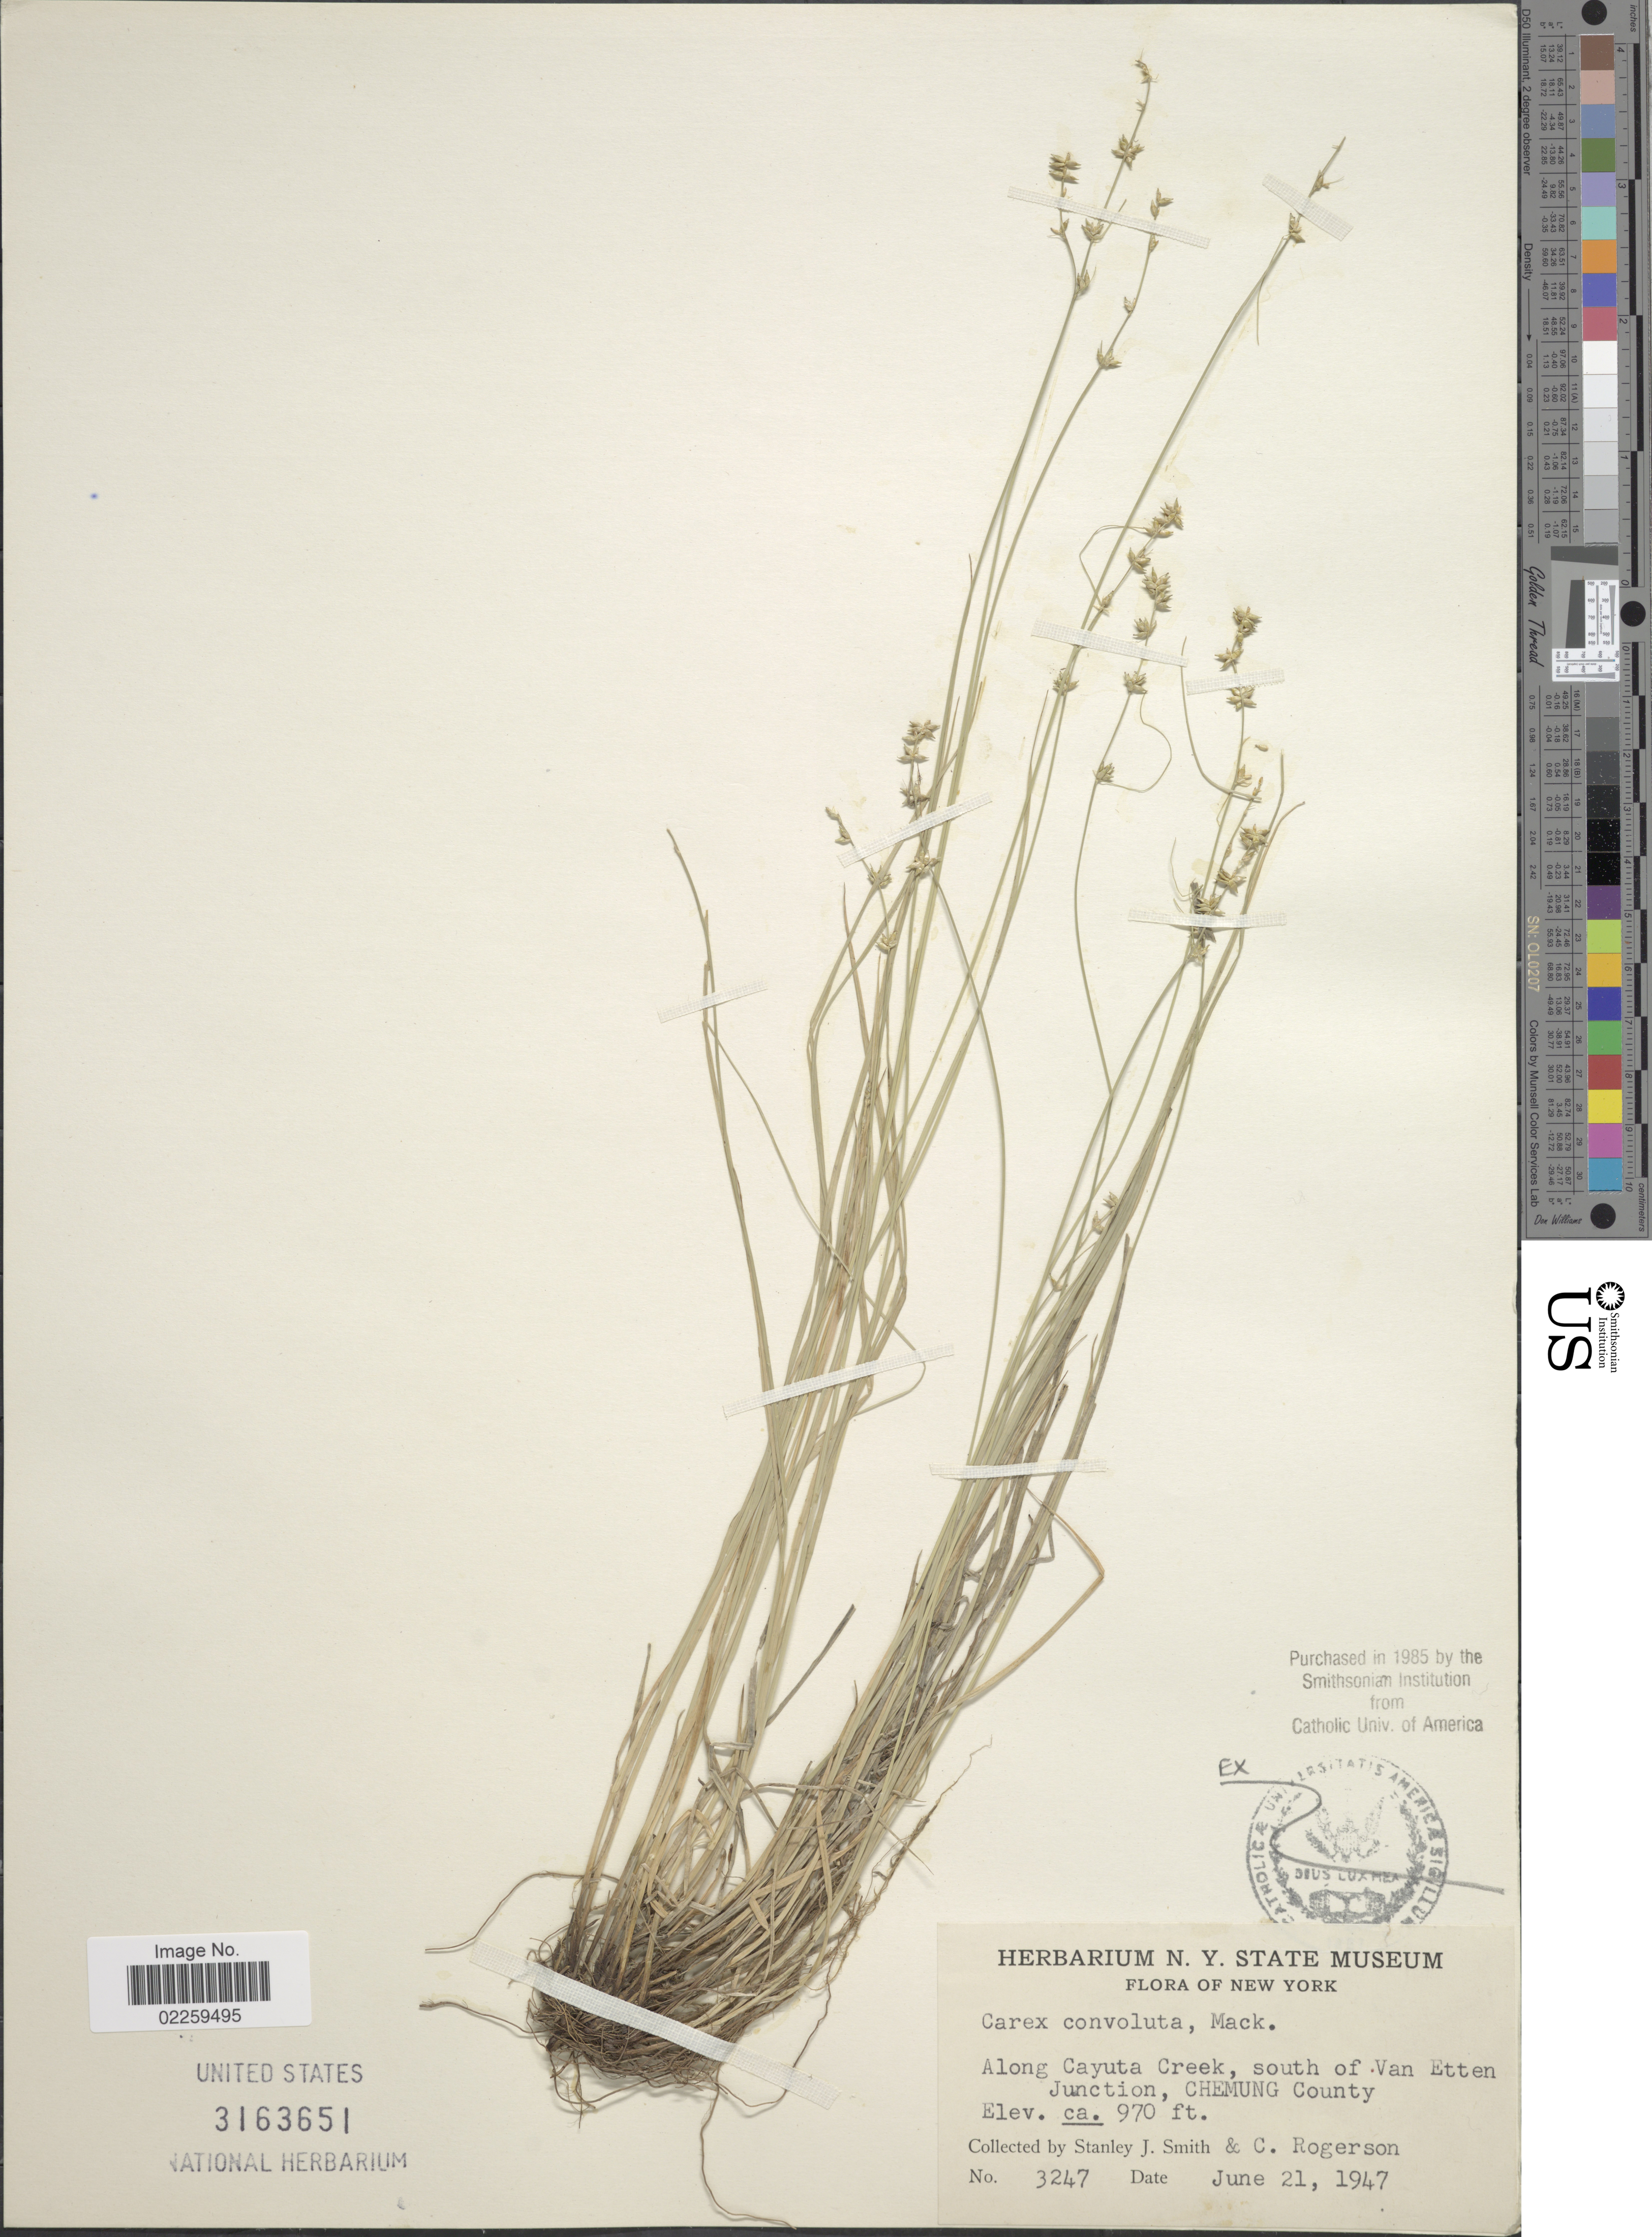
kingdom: Plantae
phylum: Tracheophyta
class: Liliopsida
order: Poales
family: Cyperaceae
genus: Carex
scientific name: Carex rosea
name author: Willd.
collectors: S. G. Smith & C. Rogerson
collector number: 3247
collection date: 1947-06-21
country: United States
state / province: New York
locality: New York. Along Cayuta Creek, south of Van Etten Junction, Chemung County.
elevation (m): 296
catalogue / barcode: US 3163651